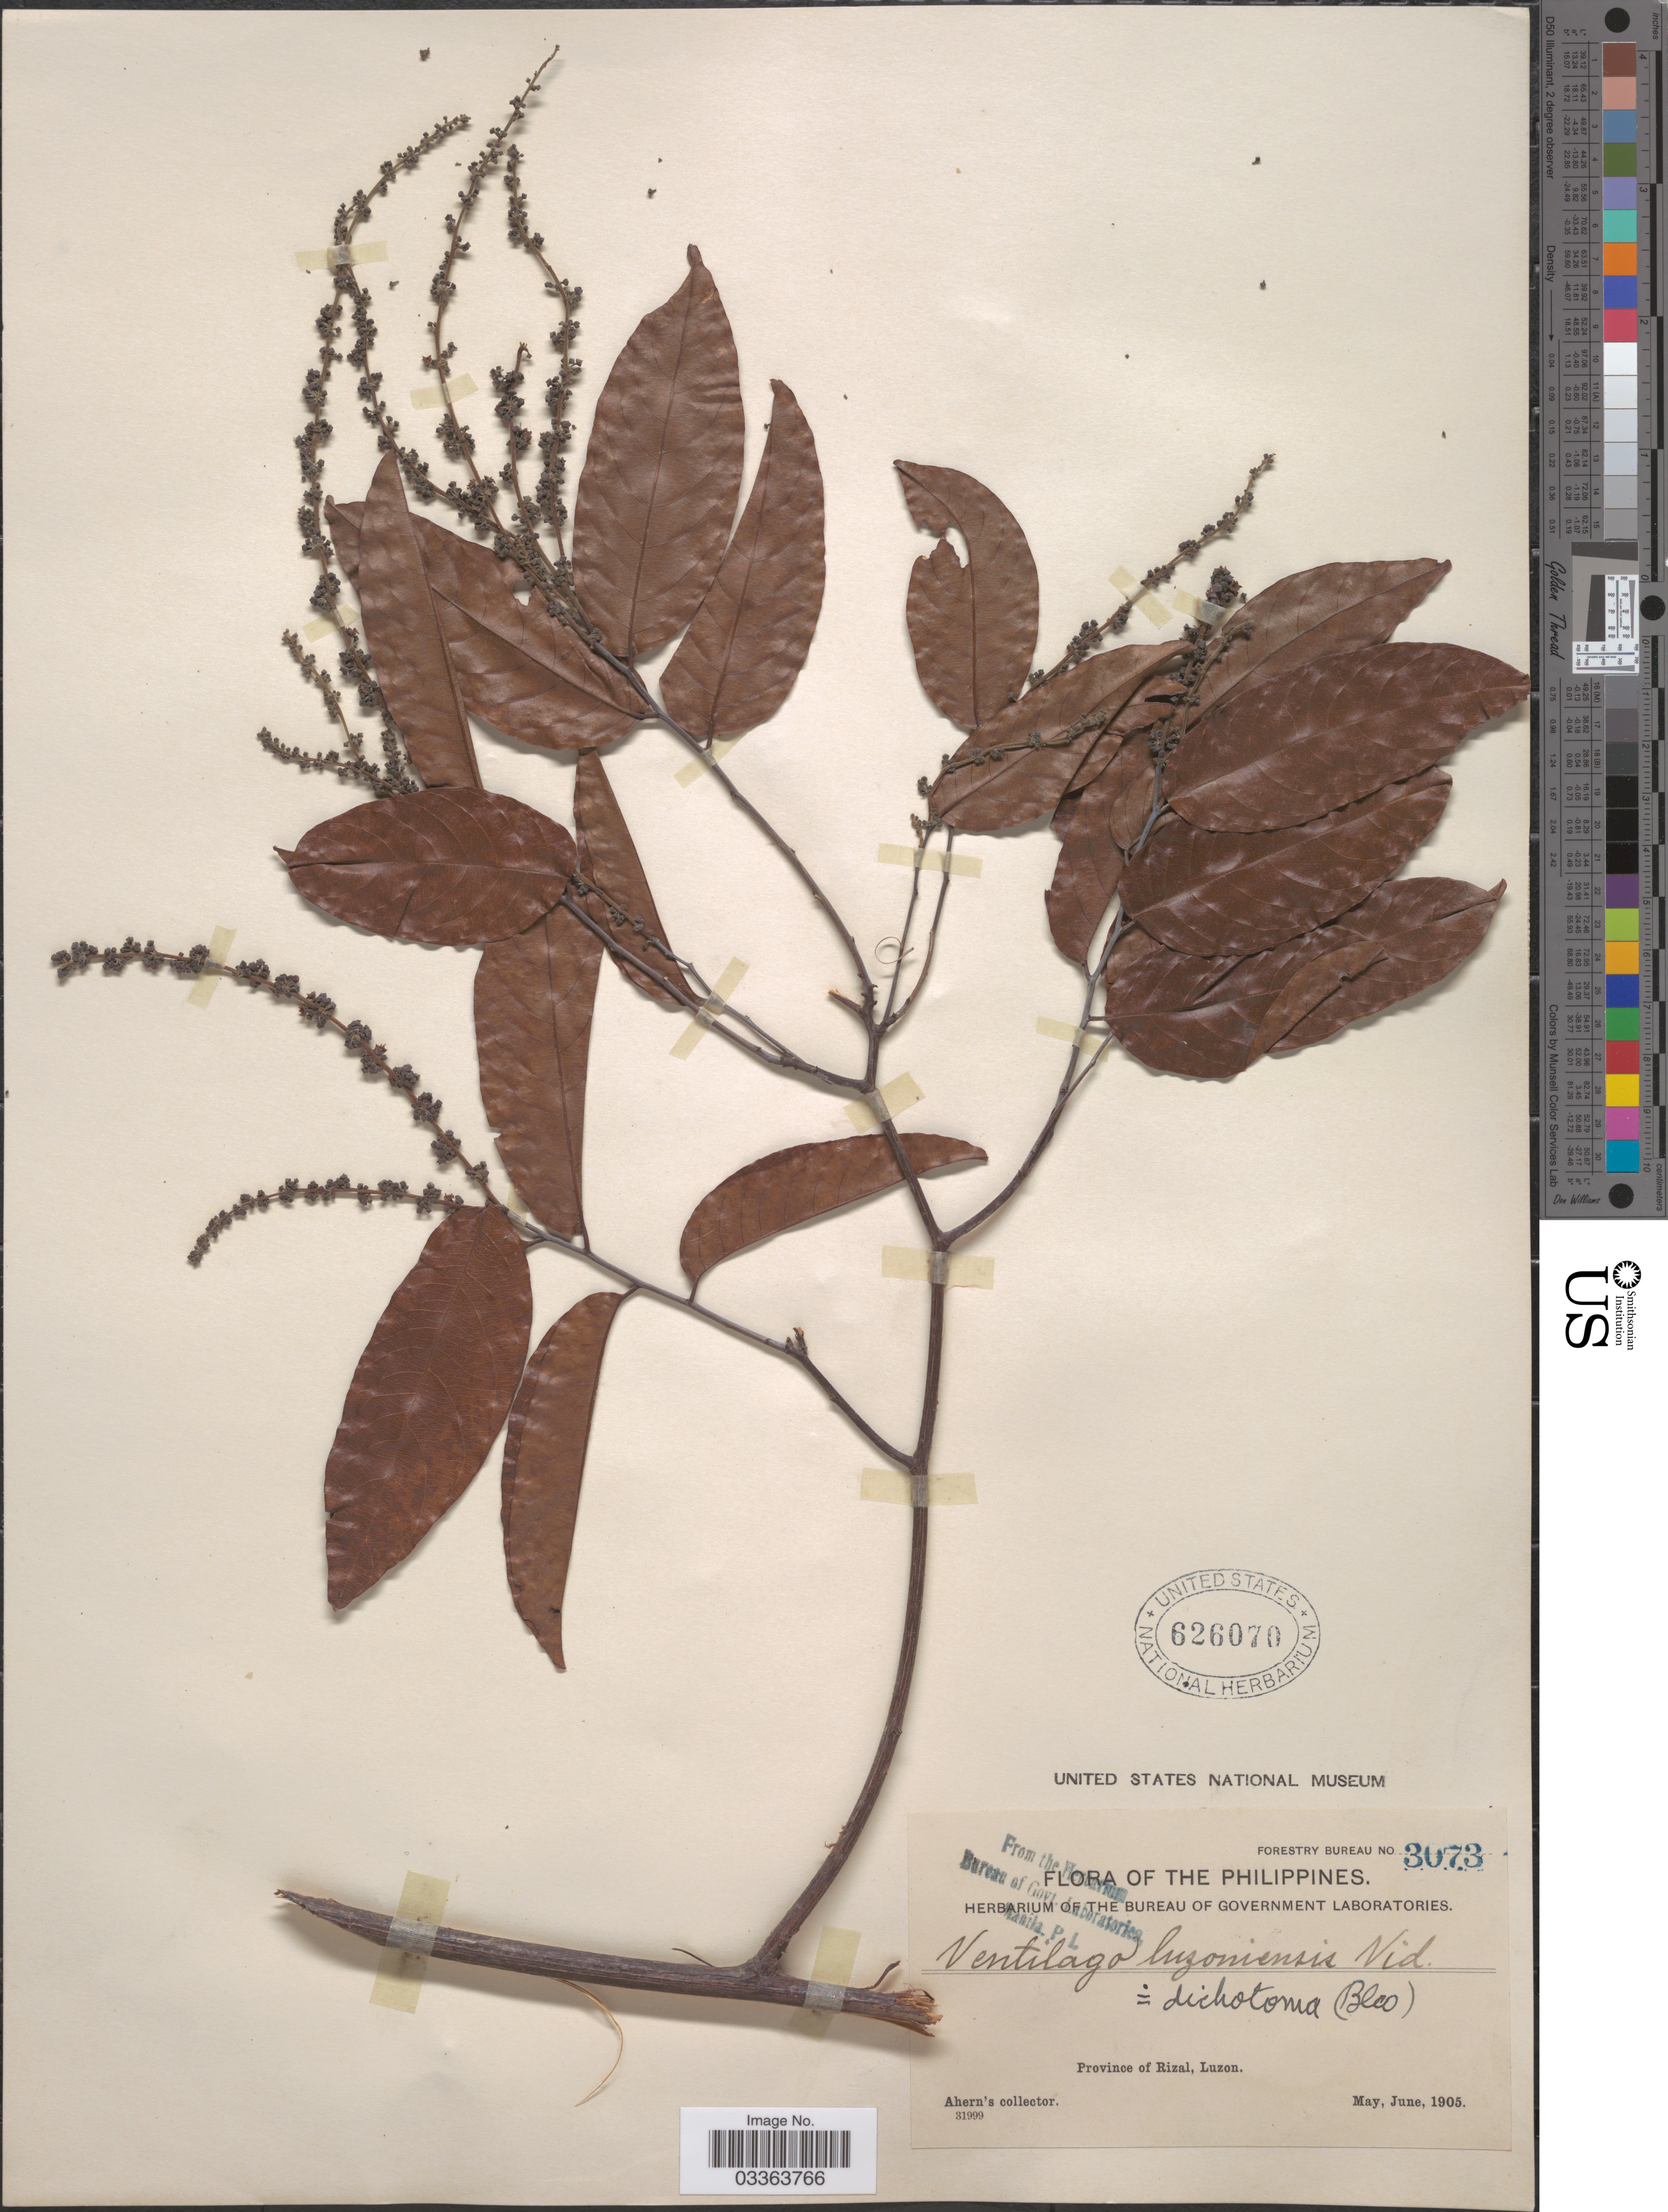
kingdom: Plantae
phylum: Tracheophyta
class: Magnoliopsida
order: Rosales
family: Rhamnaceae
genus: Ventilago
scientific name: Ventilago dichotoma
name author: (Blanco) Merr.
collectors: Ahern's collector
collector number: Forestry Bureau 3073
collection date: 1905-05/1905-06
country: Philippines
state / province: Calabarzon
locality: Province of Rizal, Luzon.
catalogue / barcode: US 626070